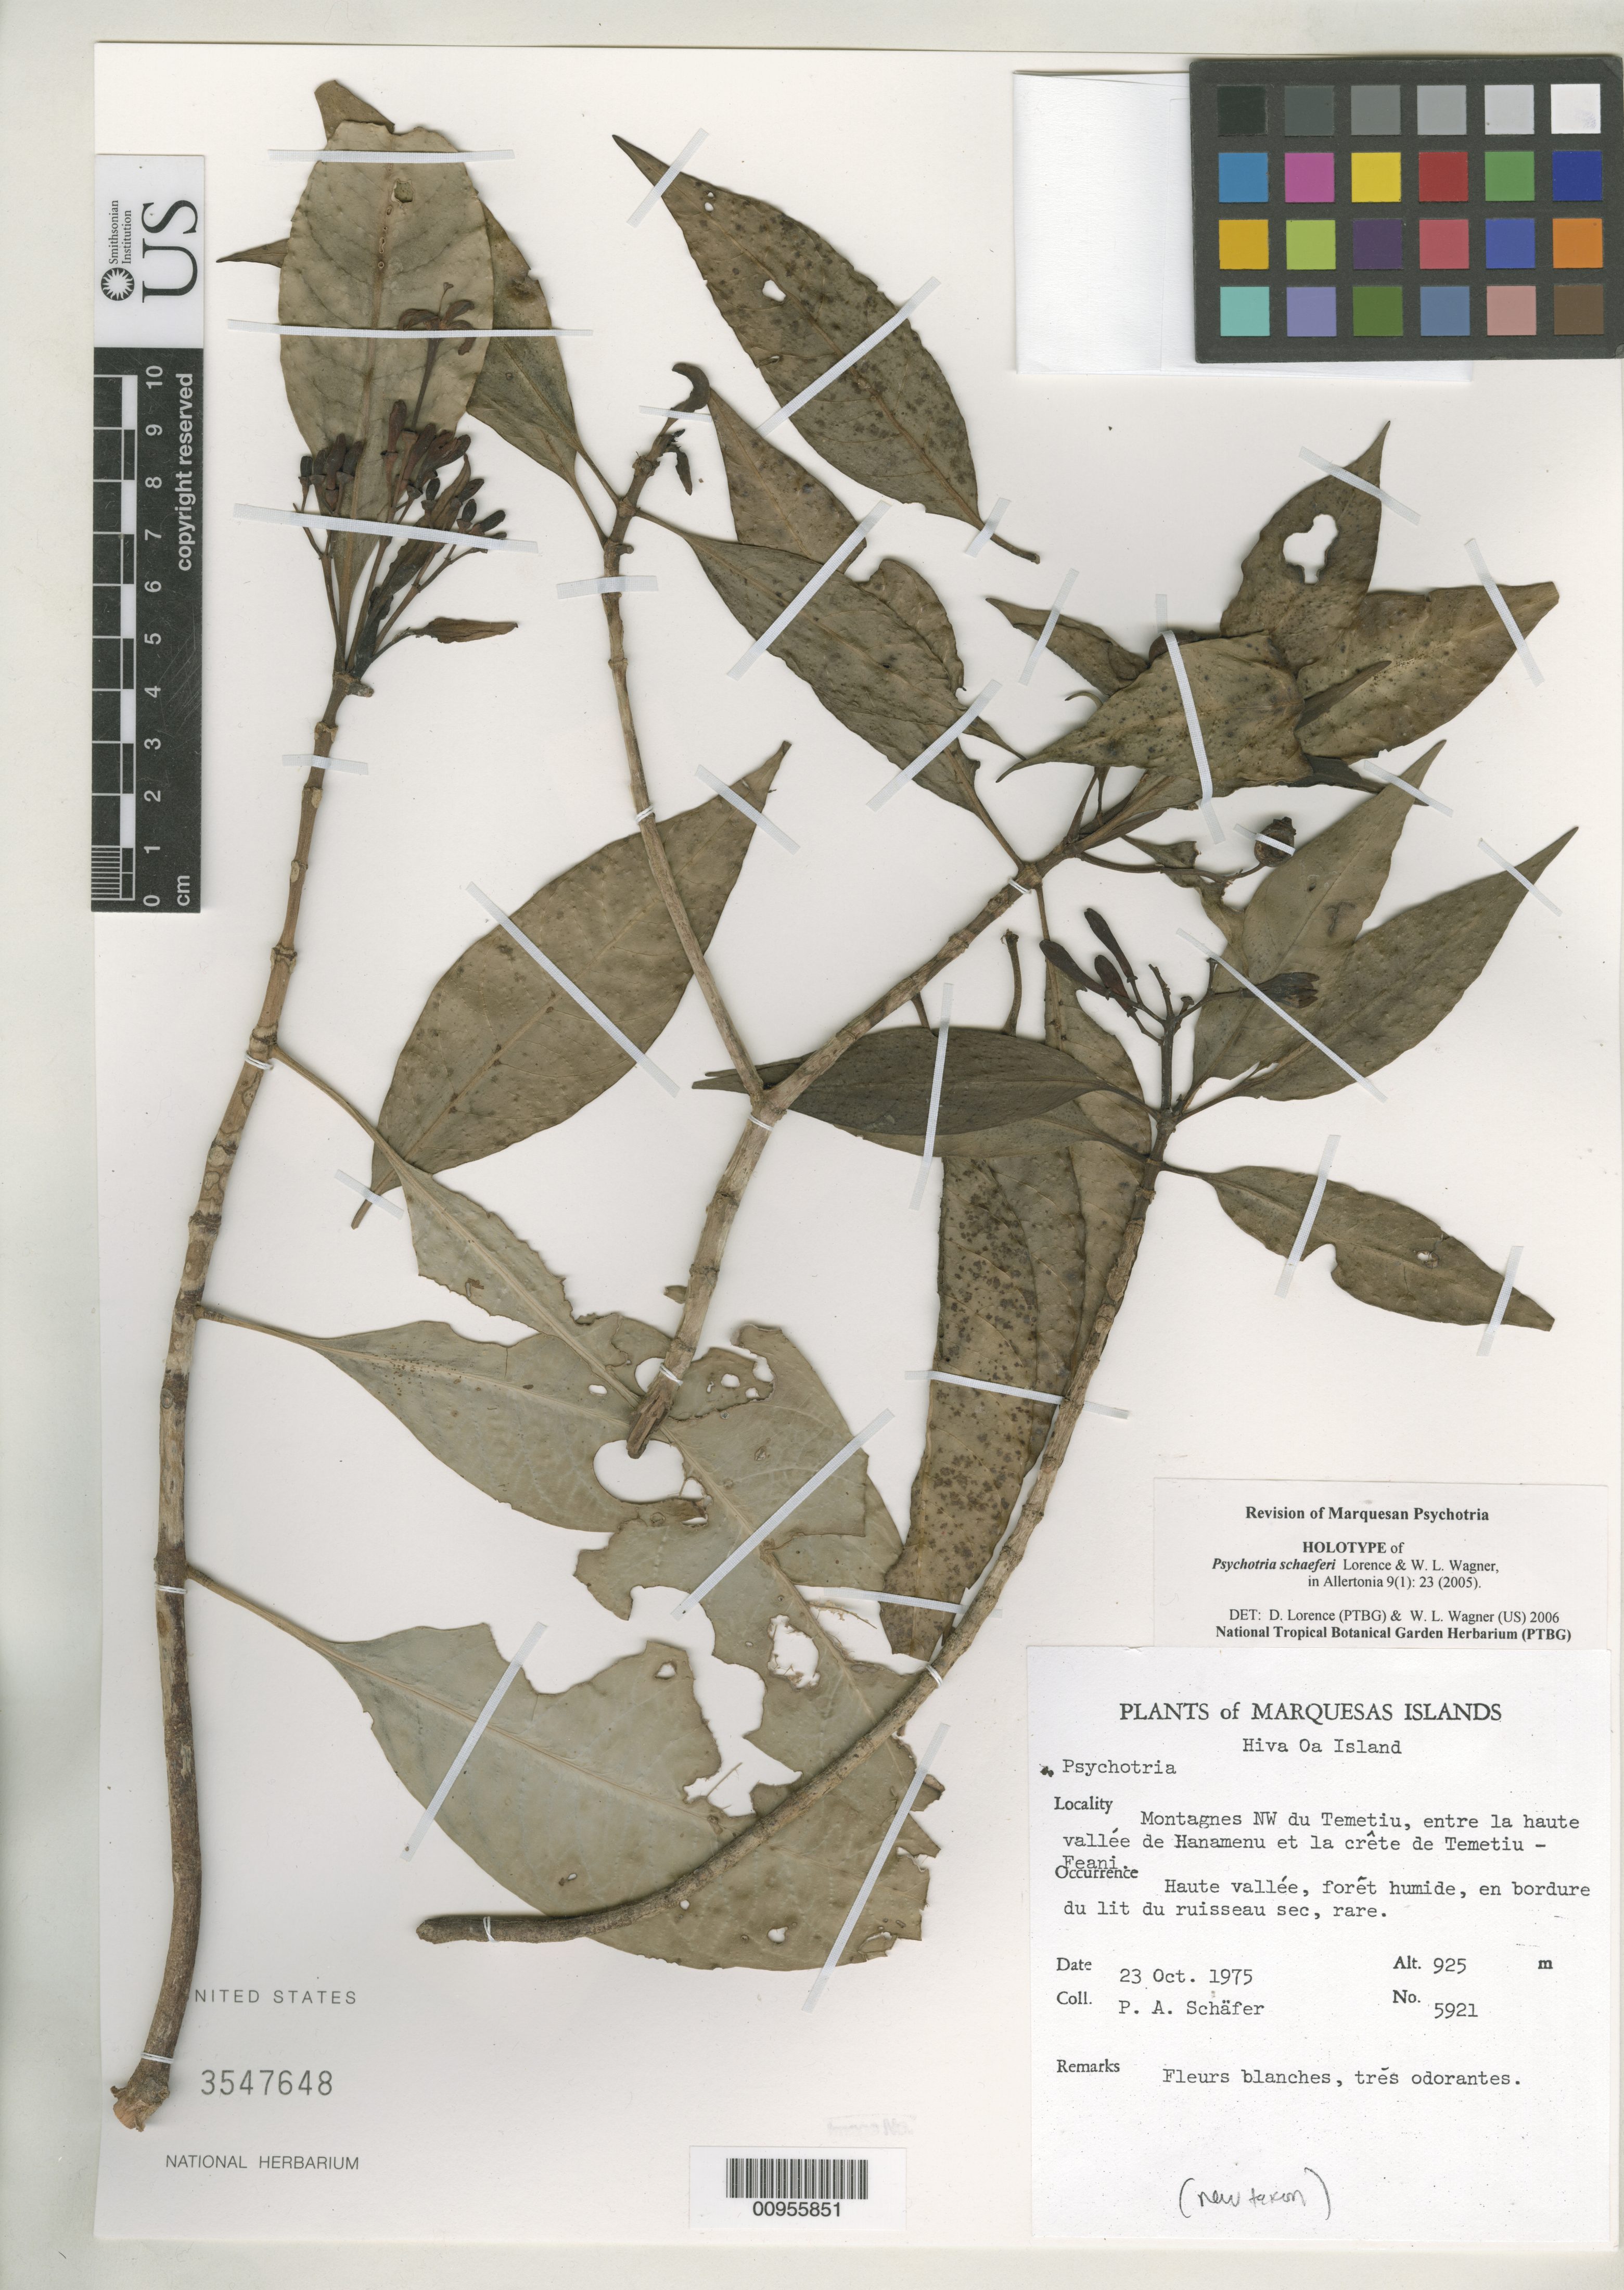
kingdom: Plantae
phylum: Tracheophyta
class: Magnoliopsida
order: Gentianales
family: Rubiaceae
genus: Psychotria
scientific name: Psychotria schaeferi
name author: Lorence & W.L. Wagner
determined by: Lorence, David H.; Wagner, W. L.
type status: Holotype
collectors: P. A. Schäfer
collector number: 5921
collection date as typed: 23 Oct 1975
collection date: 1975-10-23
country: French Polynesia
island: Hiva Oa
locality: Hiva Oa Island, Montagnes NW du Temetiu, entre la haute vallée de Hanamenu et la crête de Temetiu - Feani.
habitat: Haute vallée, forêt humide, en bordure du lit du ruisseau sec, rare.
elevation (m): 925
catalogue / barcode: US 3547648